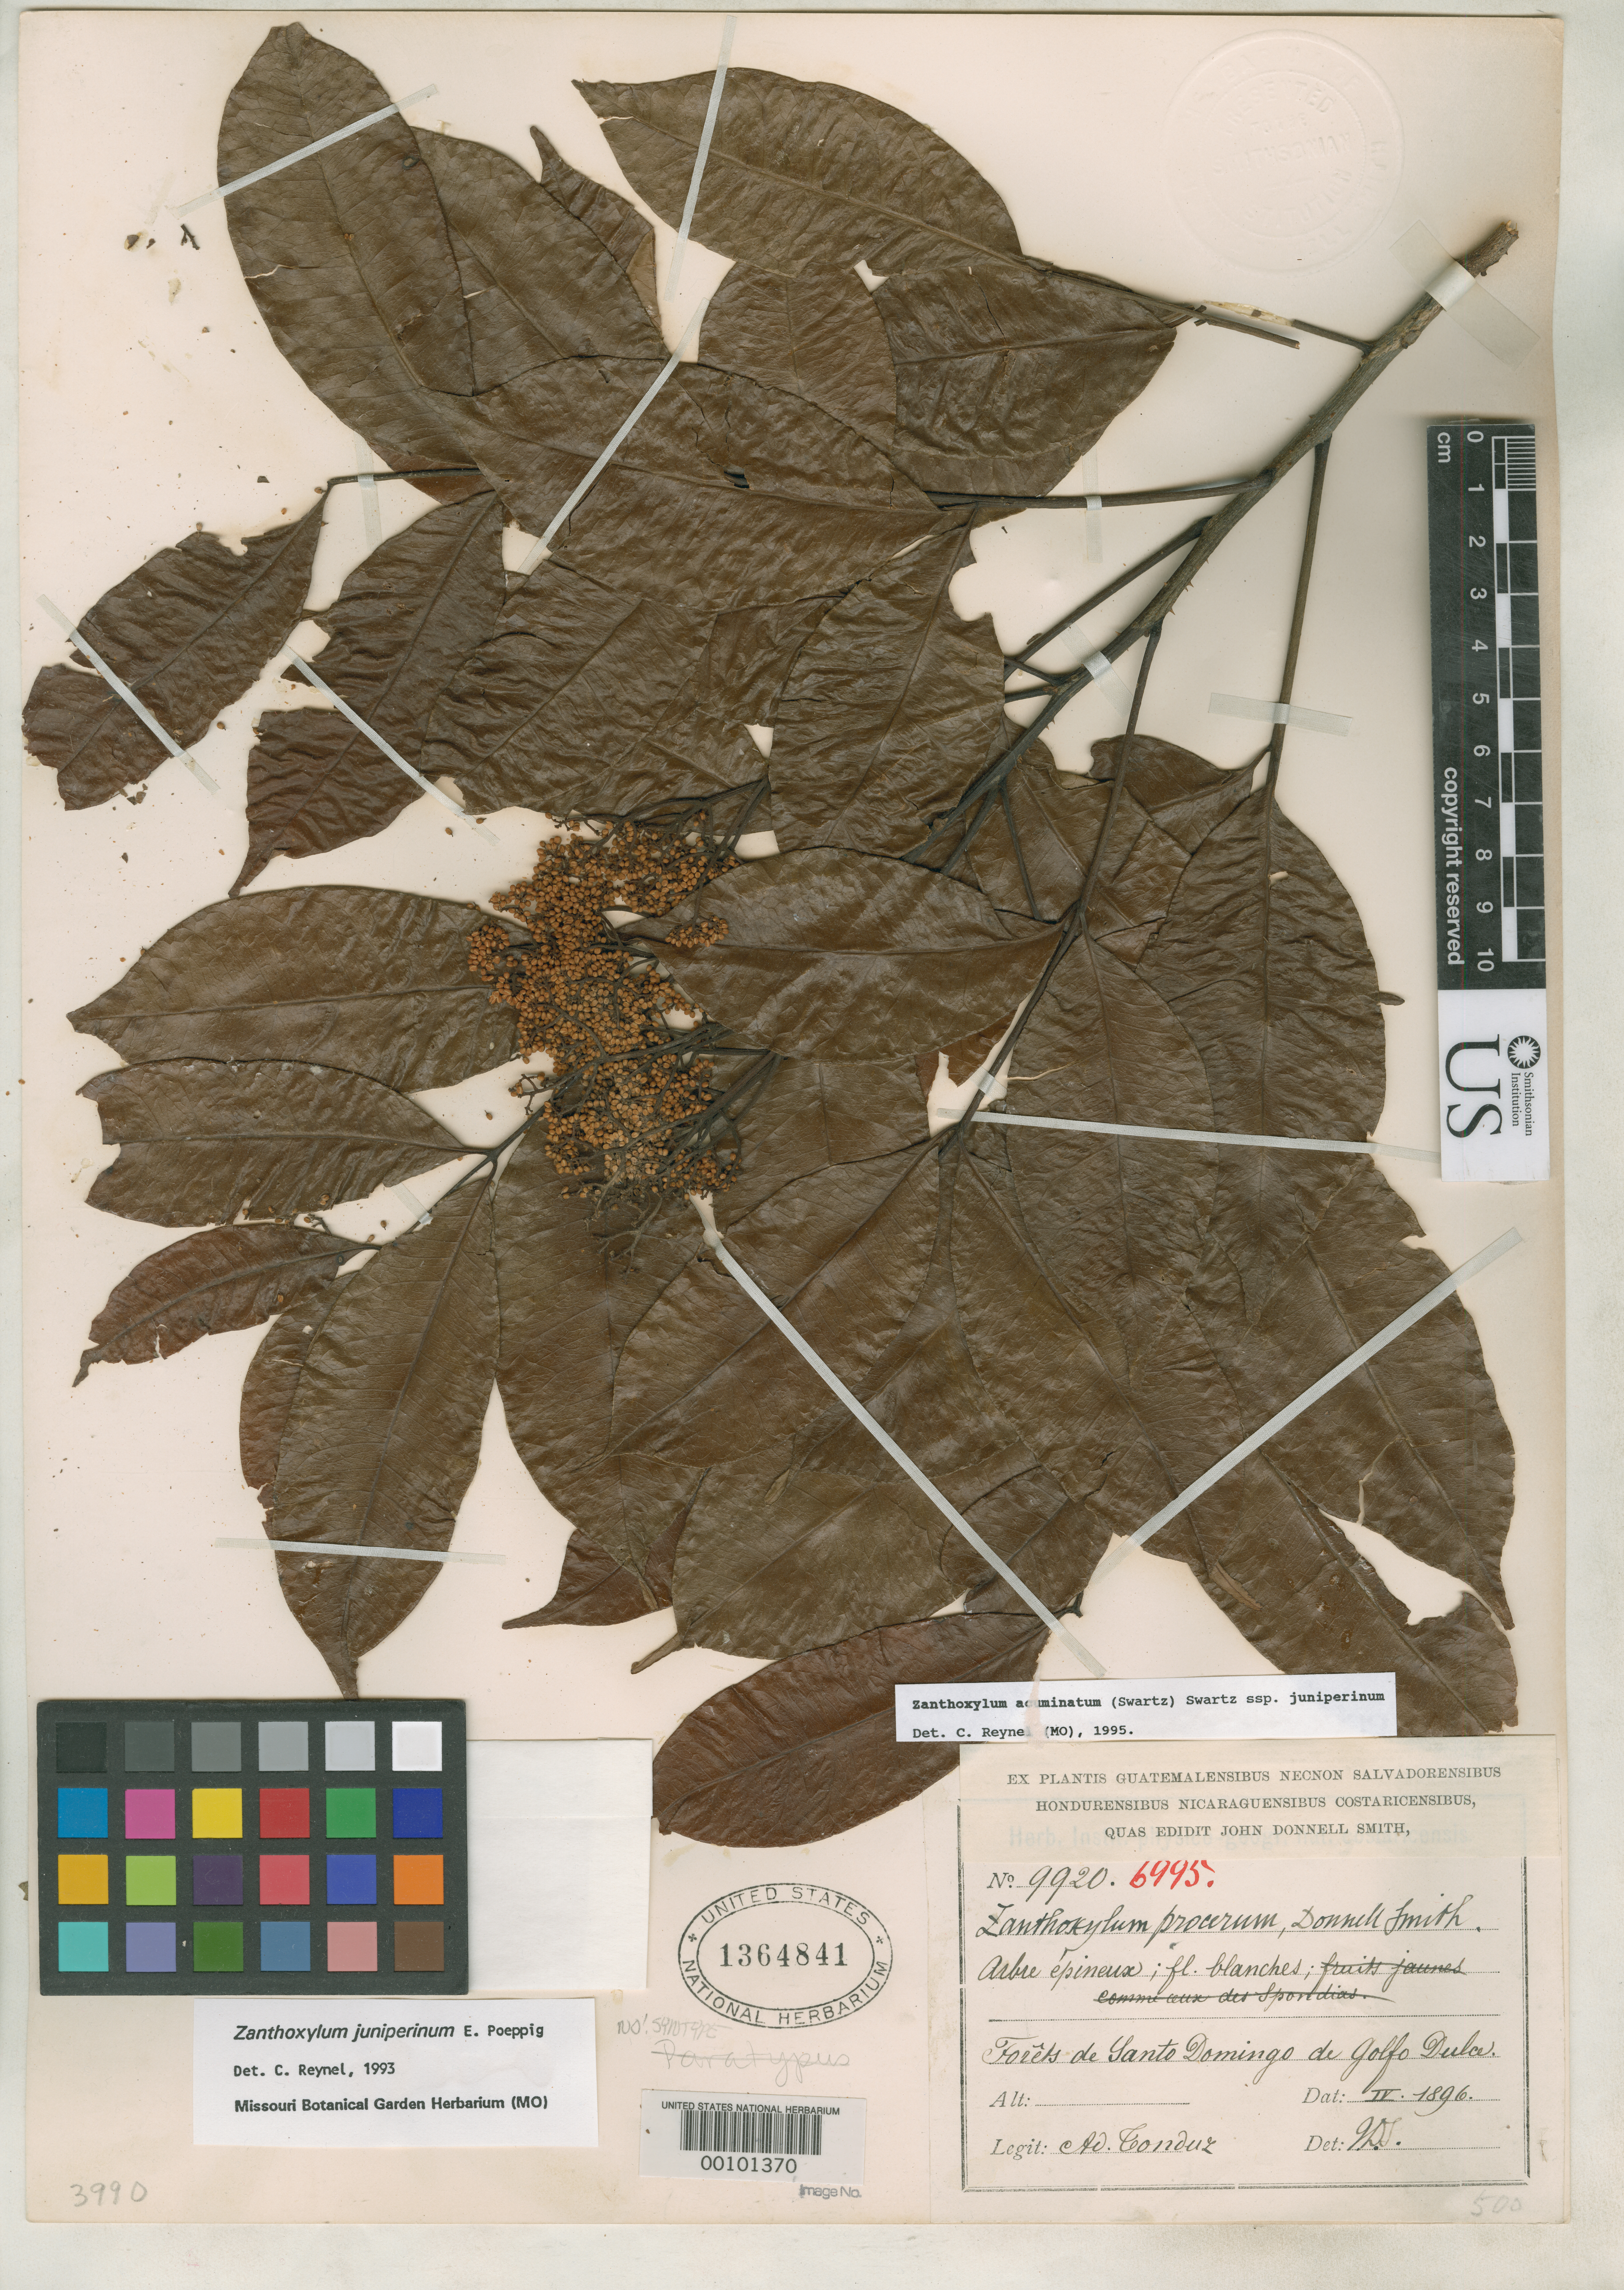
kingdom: Plantae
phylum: Tracheophyta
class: Magnoliopsida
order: Sapindales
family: Rutaceae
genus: Zanthoxylum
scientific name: Zanthoxylum procerum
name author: Donn. Sm.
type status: Syntype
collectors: H. F. Pittier & A. Tonduz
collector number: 9920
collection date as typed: Apr 1896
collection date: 1896-04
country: Costa Rica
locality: Forets de Santo Domingo de Golfo Dulce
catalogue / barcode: US 1364841